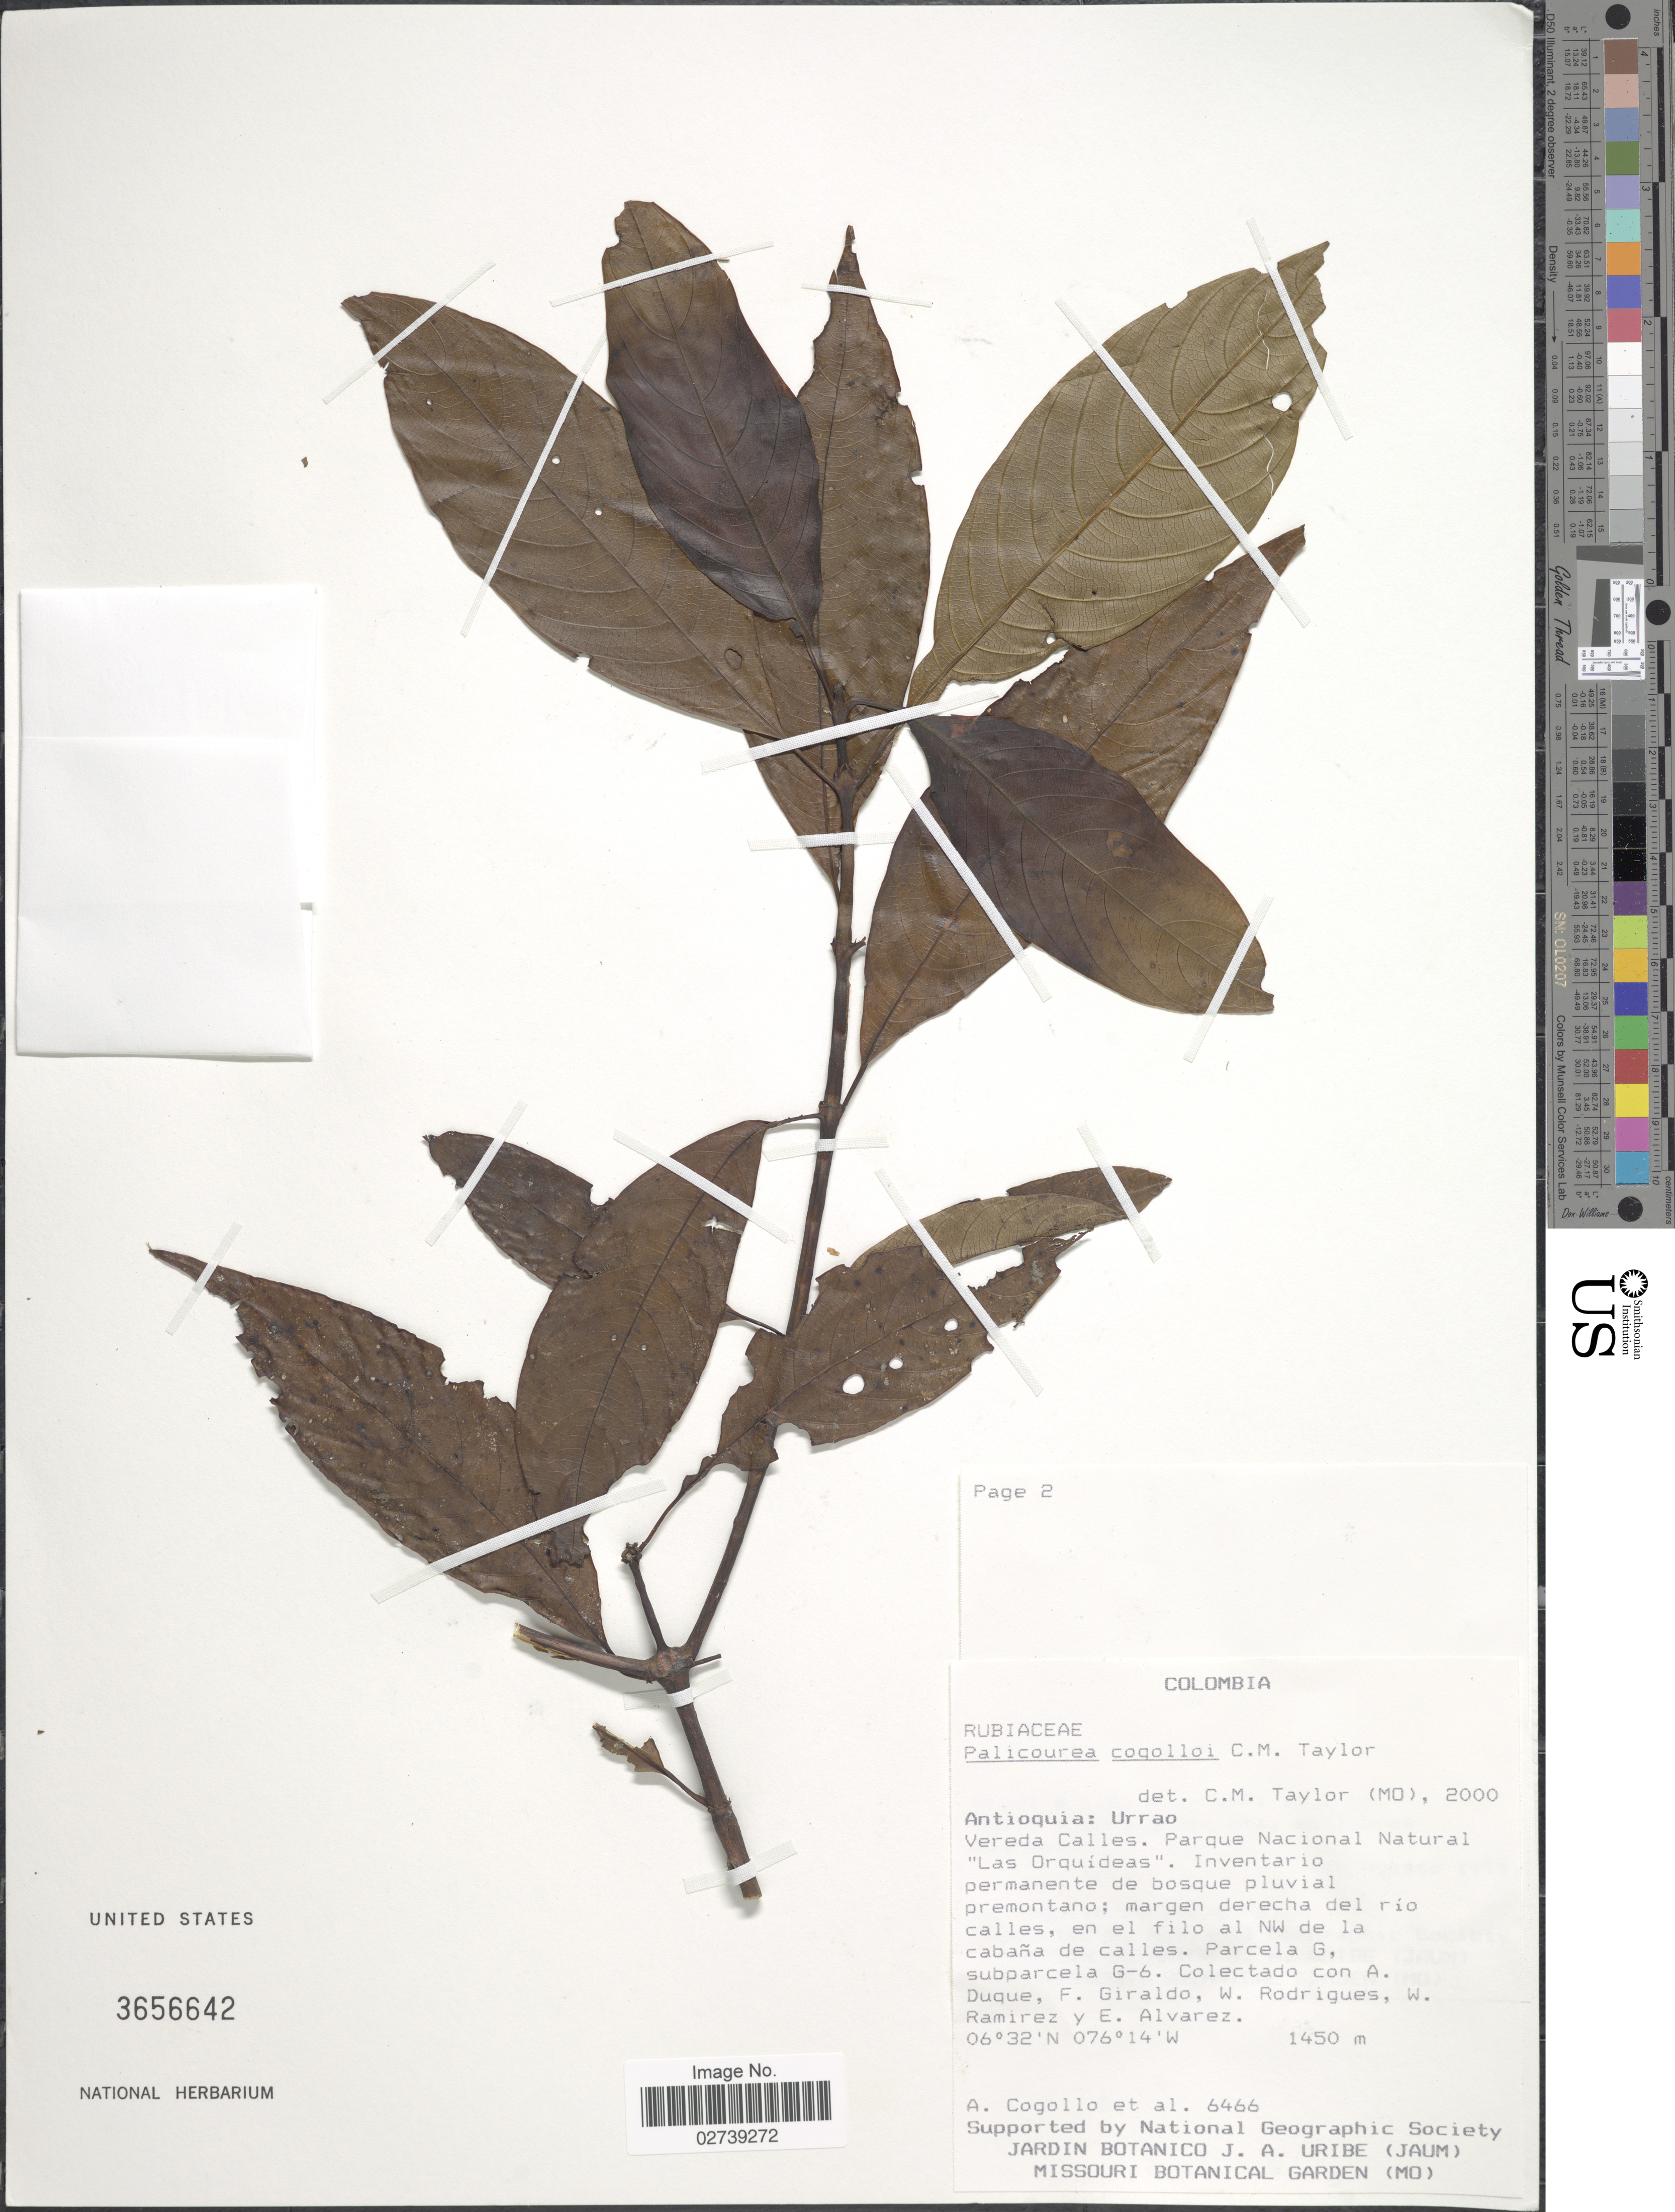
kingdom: Plantae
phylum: Tracheophyta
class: Magnoliopsida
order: Gentianales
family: Rubiaceae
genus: Palicourea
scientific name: Palicourea cogolloi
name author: C.M. Taylor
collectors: A. Cogollo, A. Duque, F. Giraldo, W. A. Rodrigues & et al.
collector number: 6466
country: Colombia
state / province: Antioquia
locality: Urrao. Vereda Calles. Parque Nacional Natural "Las Orquideas". Inventario permanente de bosque pluvial premontano; margen derecha del rio calles, en el filo al NW de la cabana de calles. Parcela G, subparcela G-6.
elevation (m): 1450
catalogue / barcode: US 3656642